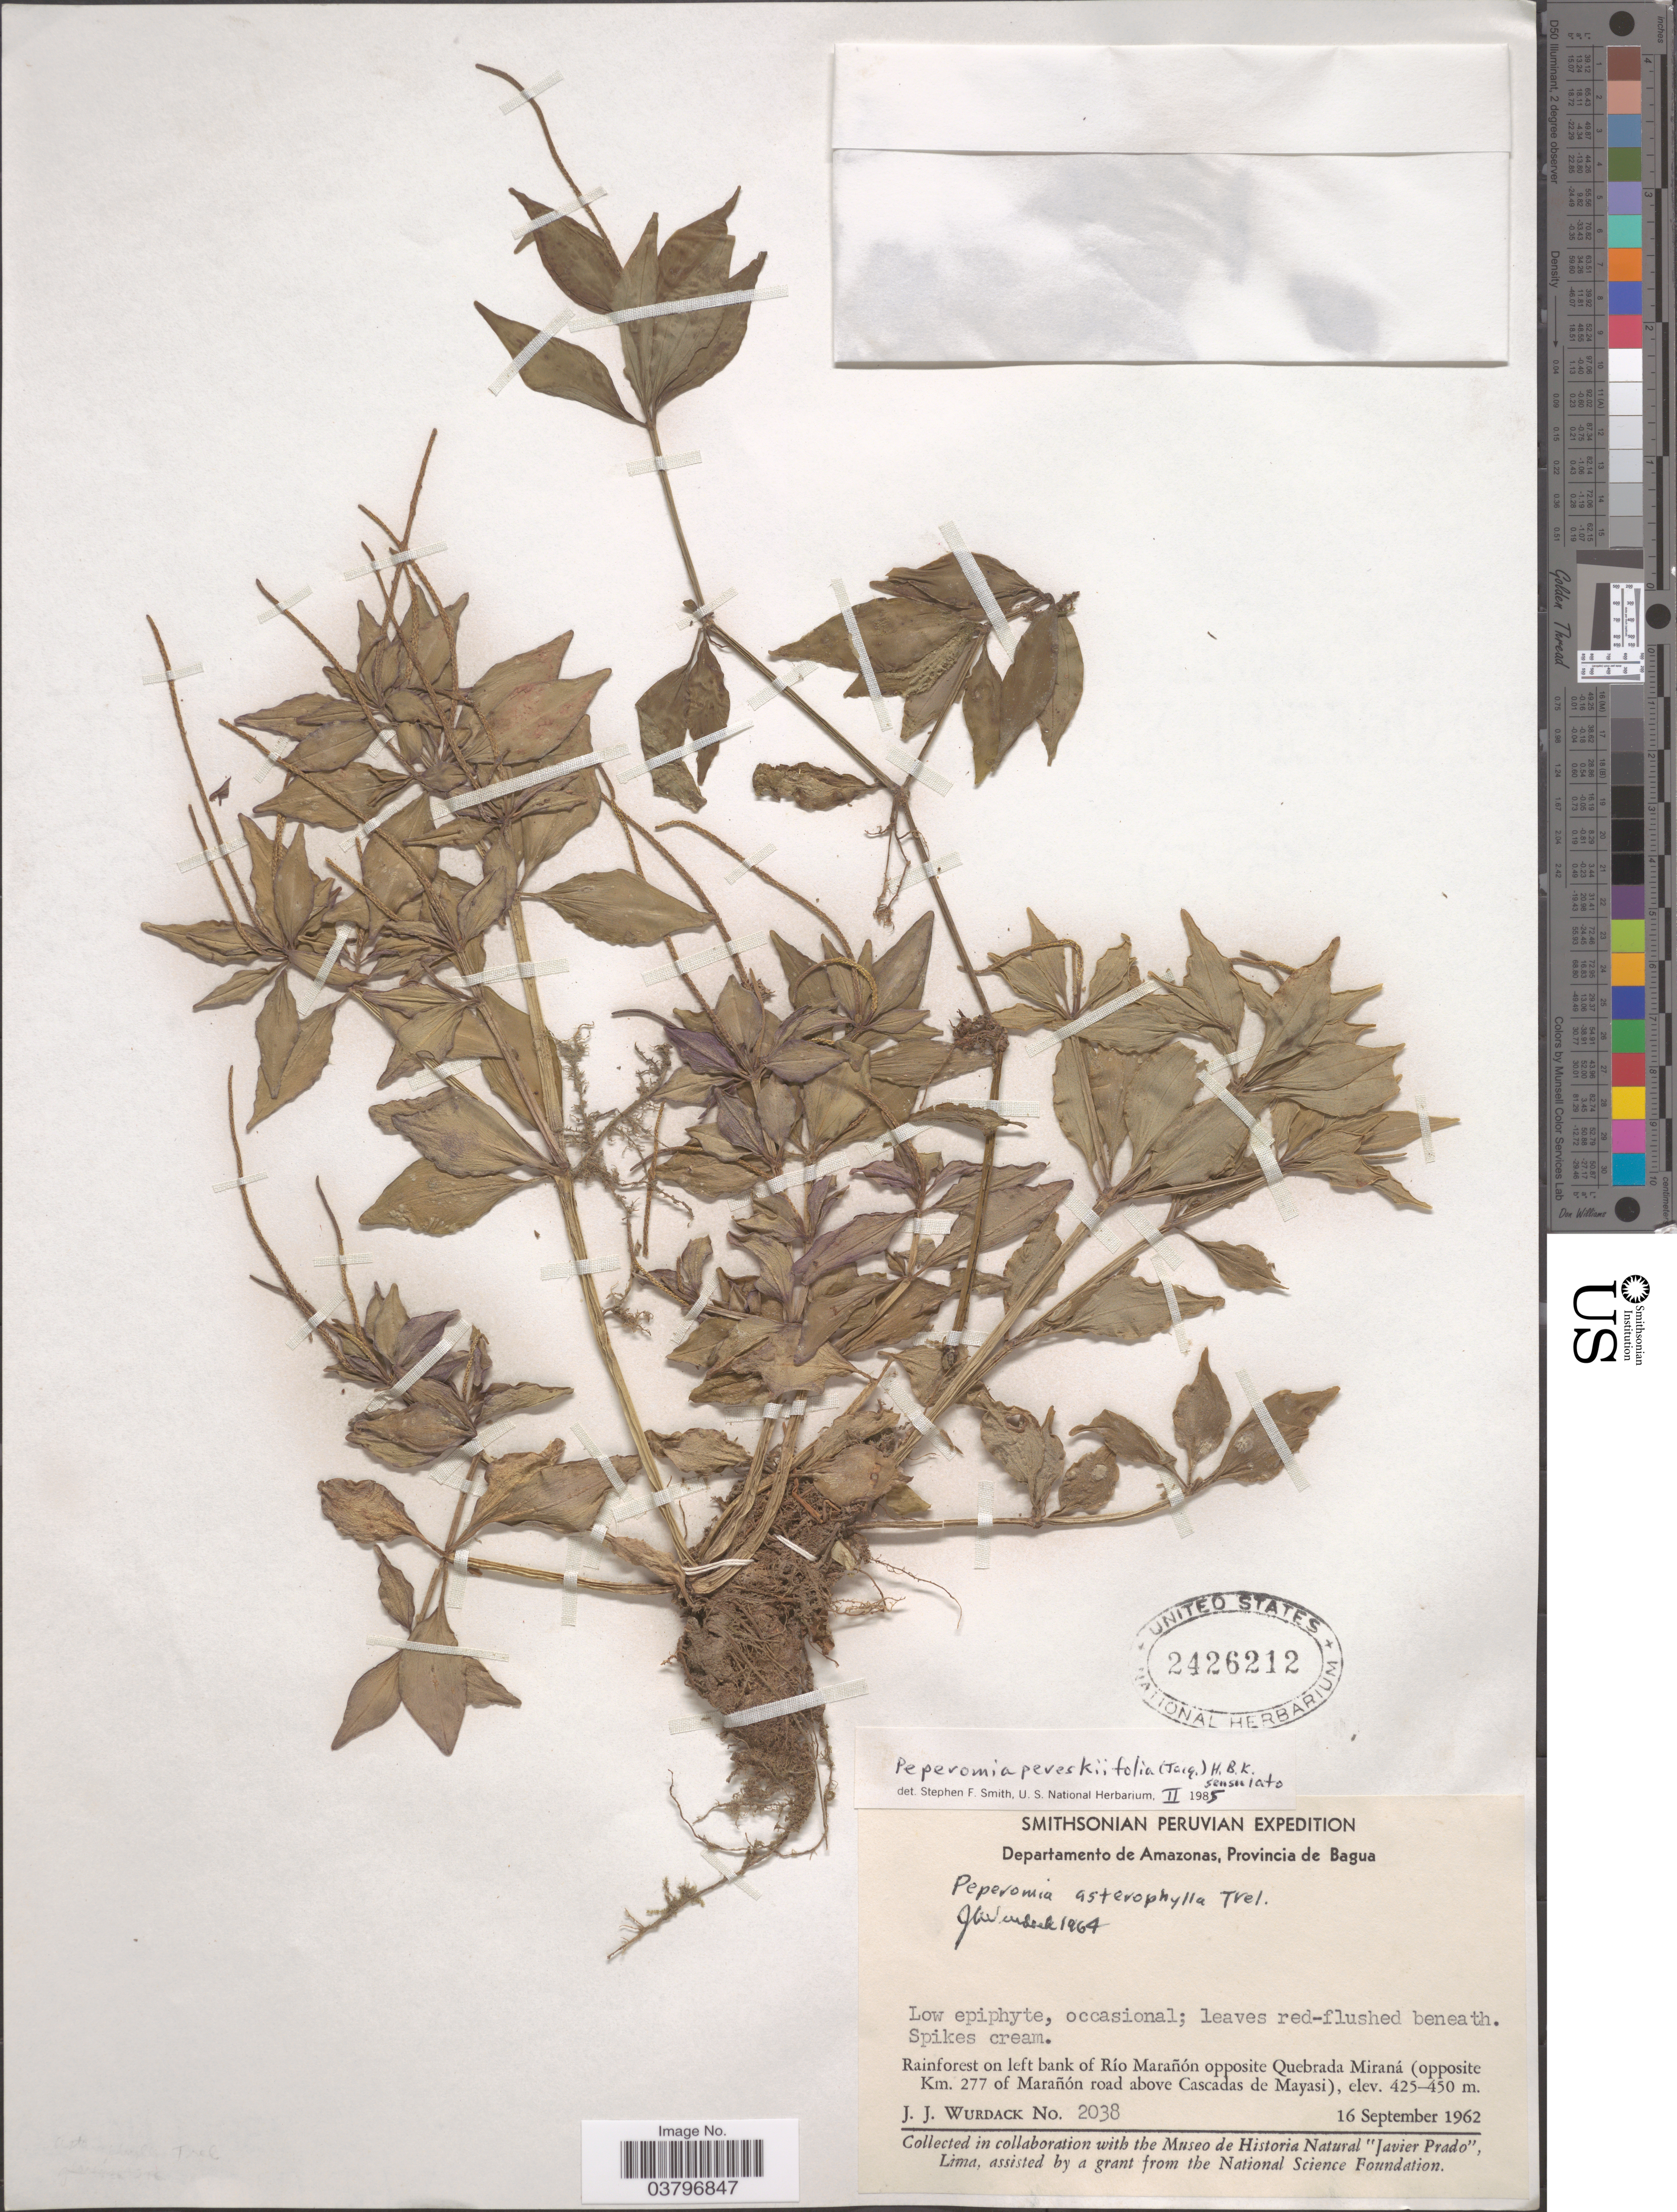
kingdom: Plantae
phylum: Tracheophyta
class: Magnoliopsida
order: Piperales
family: Piperaceae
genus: Peperomia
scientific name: Peperomia asterophylla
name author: Trel. in J.F. Macbr.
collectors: J. J. Wurdack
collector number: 2038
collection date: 1962-09-16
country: Peru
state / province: Amazonas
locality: Departamento de Amazonas, Provincia de Bagua. Rainforest on left bank of Río Marañón opposite Quebrada Miraná (opposite Km. 277 of Marañón road above Cascadas de Mayasi).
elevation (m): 425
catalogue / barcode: US 2426212